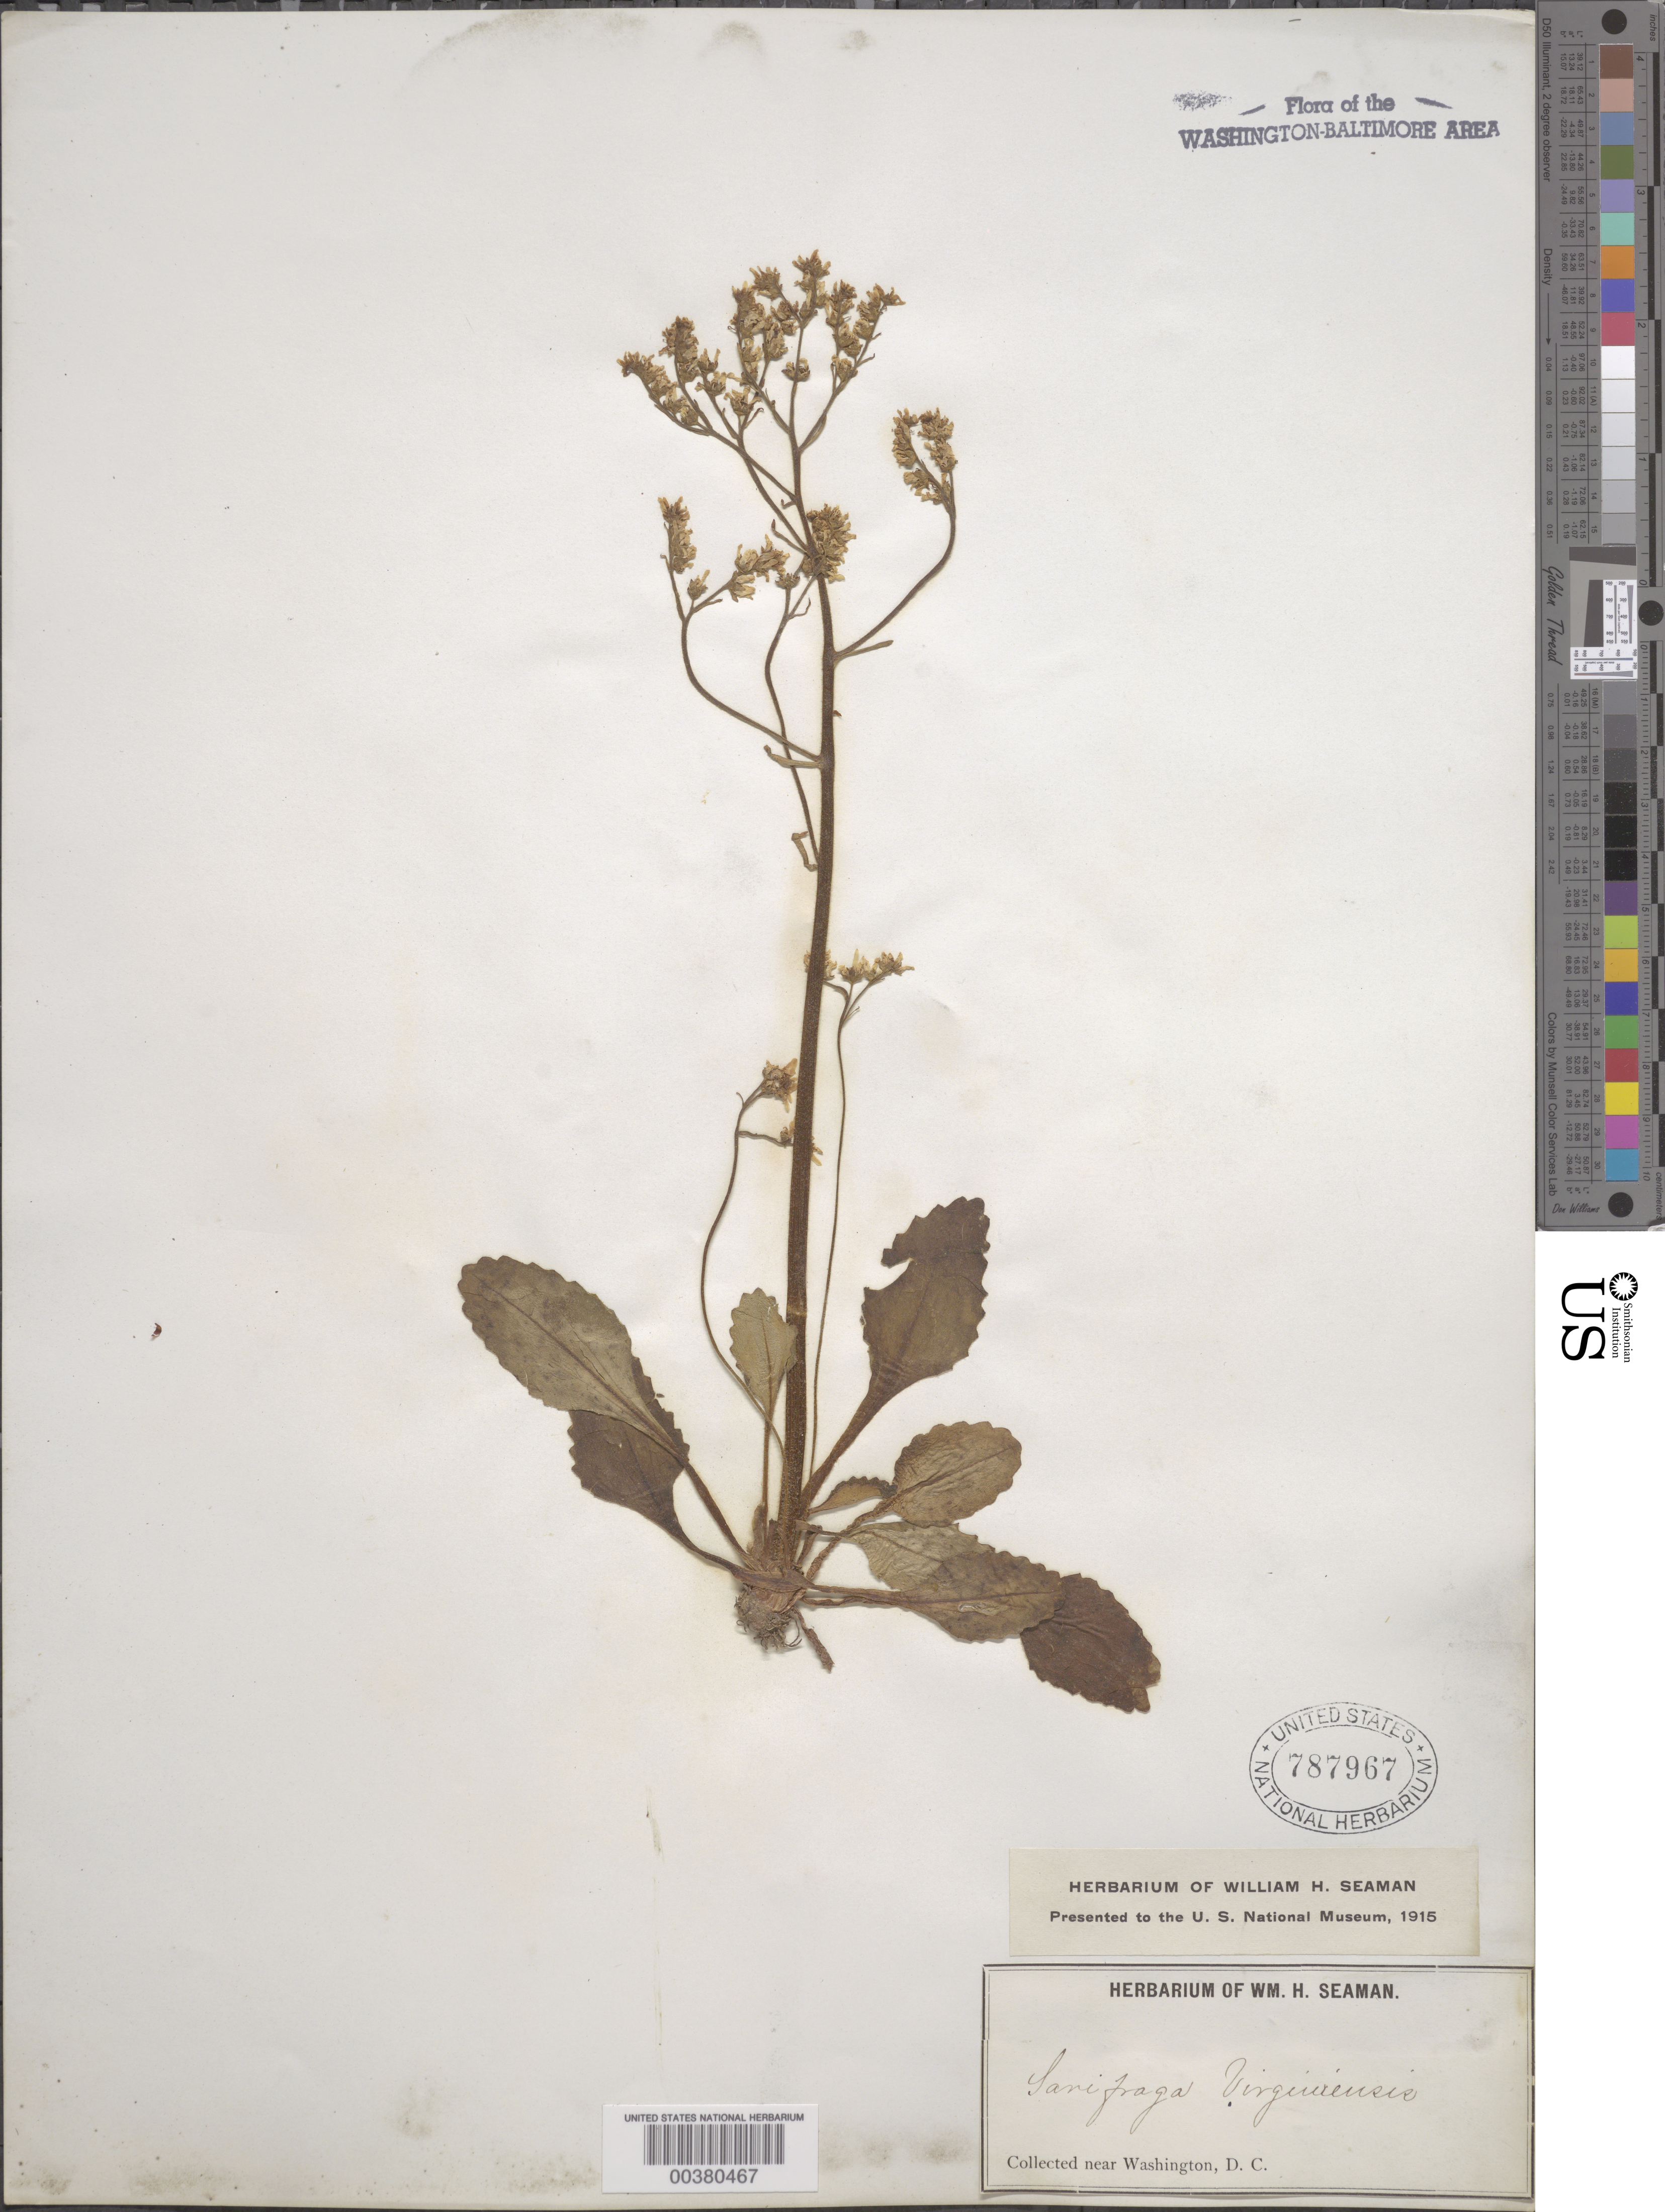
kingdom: Plantae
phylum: Tracheophyta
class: Magnoliopsida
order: Saxifragales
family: Saxifragaceae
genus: Micranthes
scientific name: Micranthes virginiensis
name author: (Michx.) Small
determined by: Strong, Mark T., (BOT), Smithsonian Institution - National Museum of Natural History (UNITED STATES)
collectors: W. Seaman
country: United States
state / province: District of Columbia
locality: Washington DC area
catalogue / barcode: US 787967